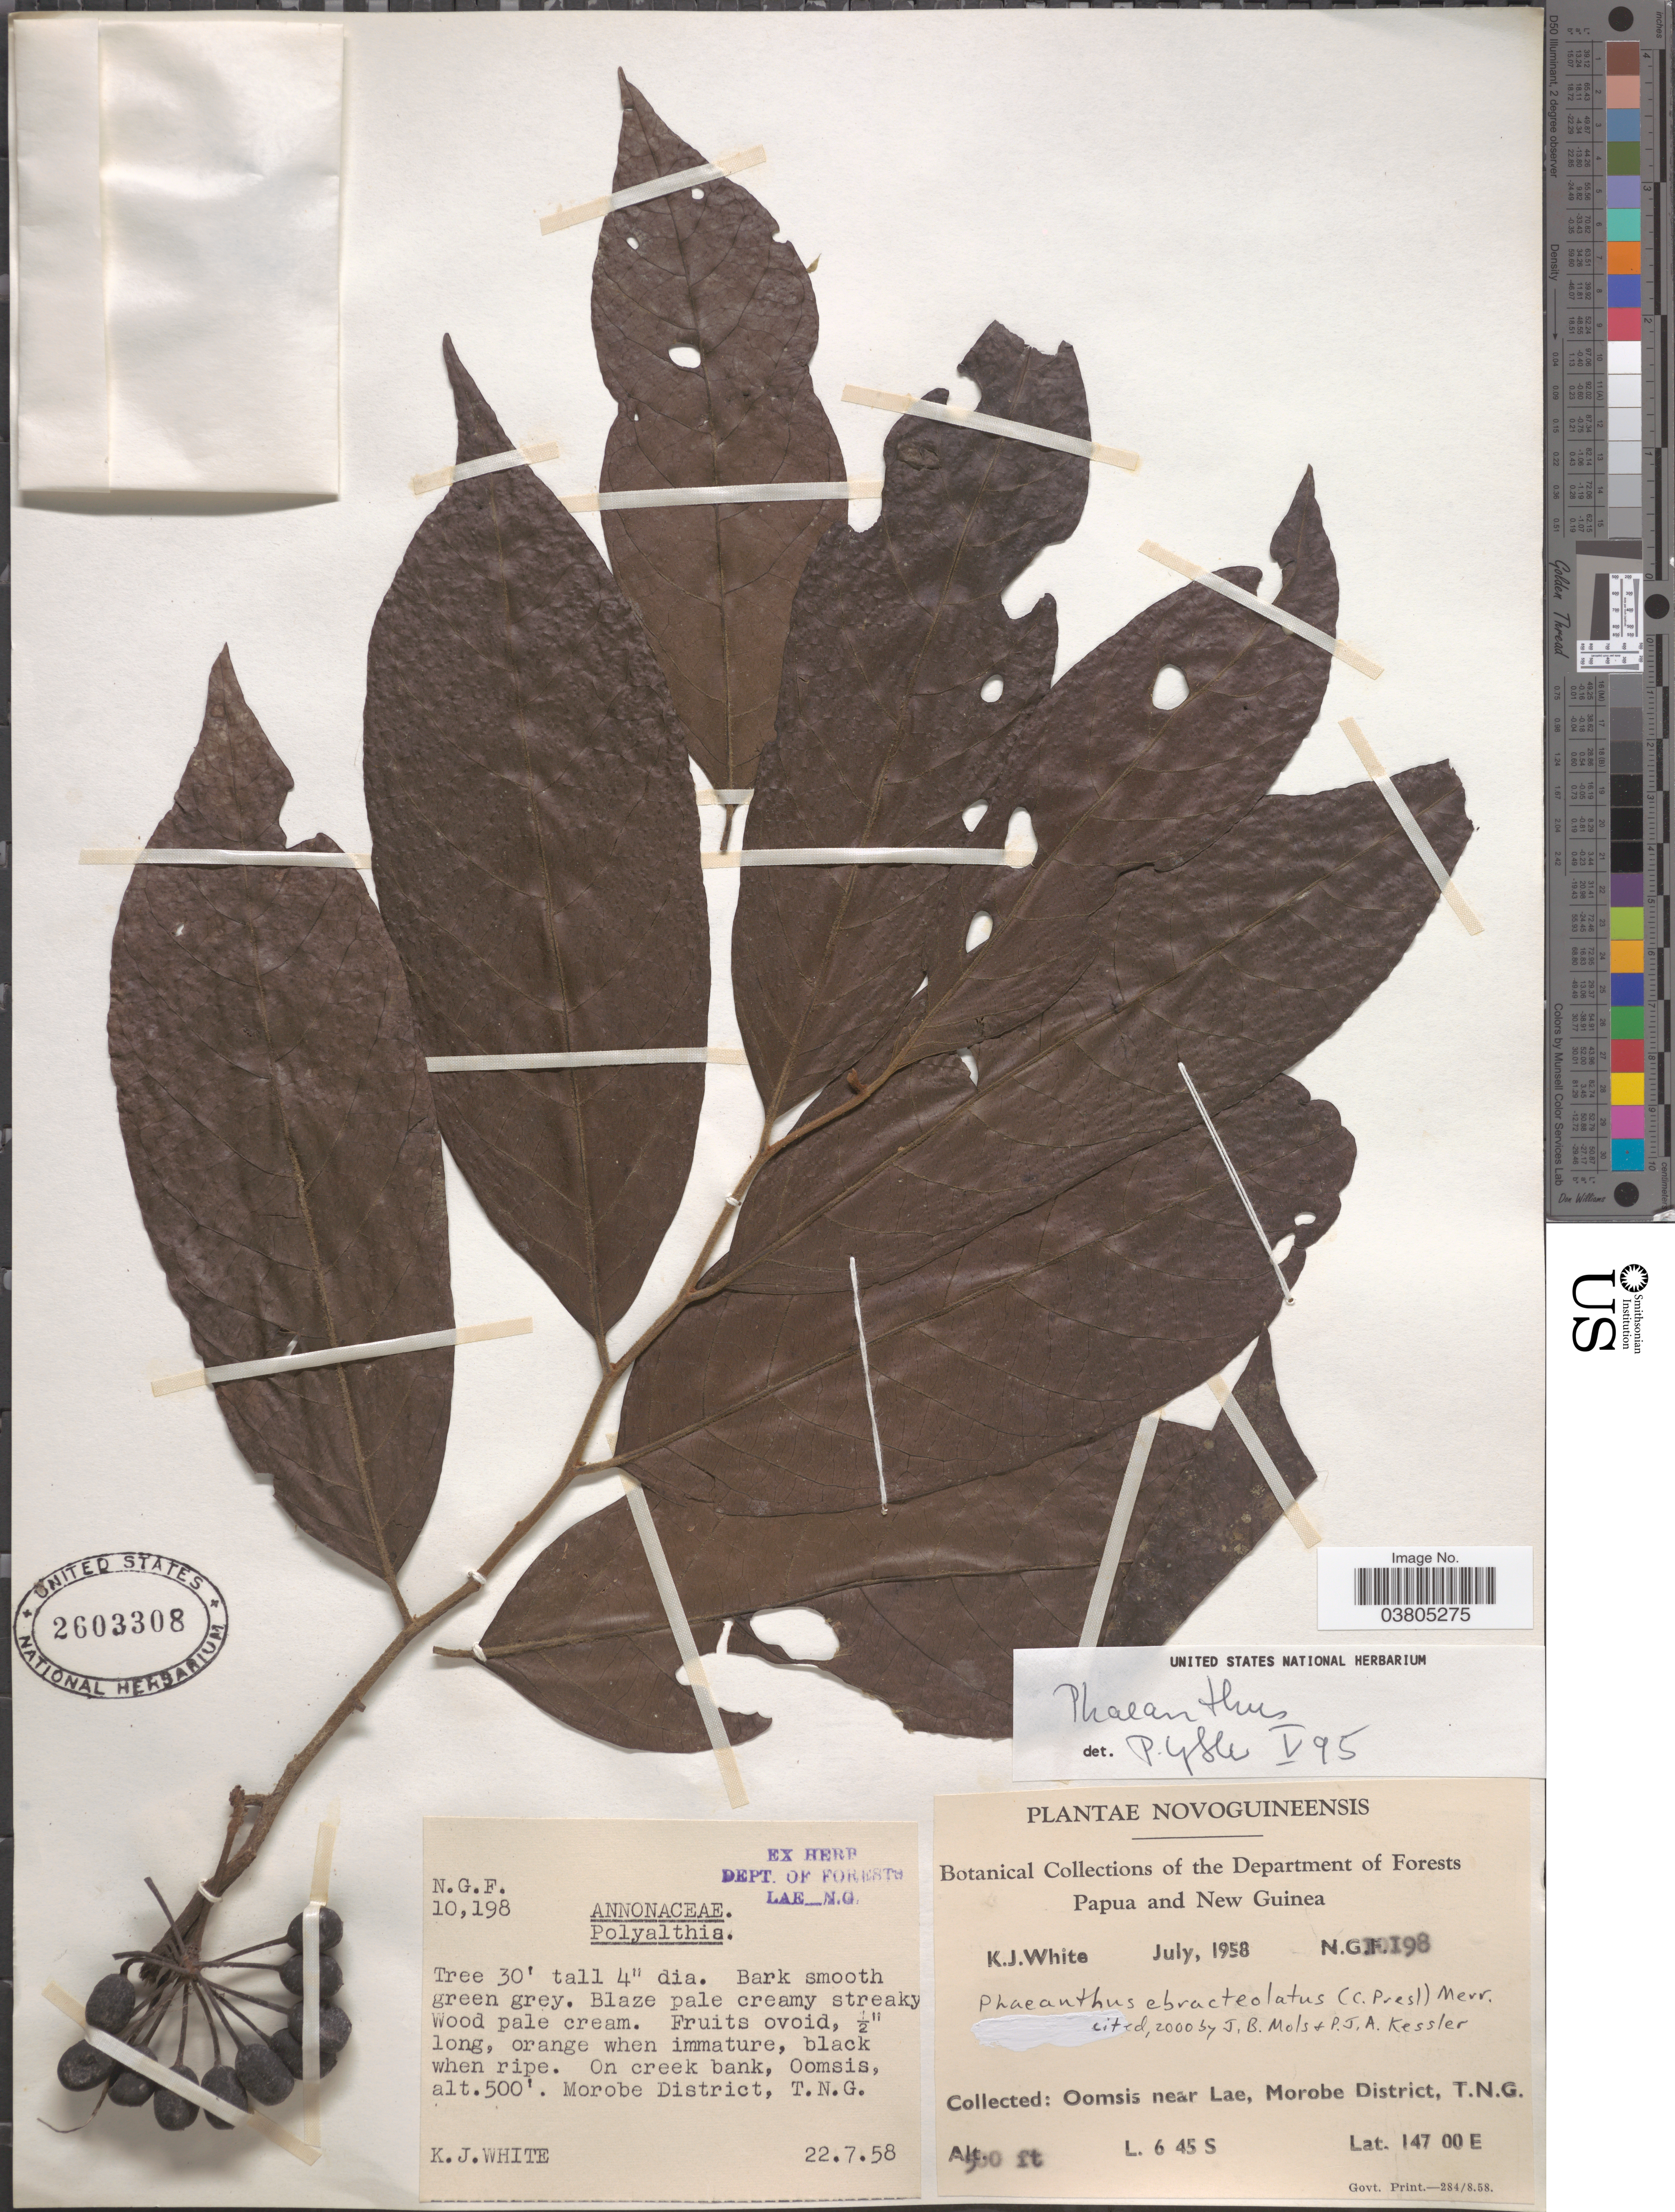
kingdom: Plantae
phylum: Tracheophyta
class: Magnoliopsida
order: Magnoliales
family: Annonaceae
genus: Phaeanthus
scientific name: Phaeanthus ebracteolatus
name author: (C. Presl) Merr.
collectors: K. J. White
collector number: NGF 10198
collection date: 1958-07-22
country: Papua New Guinea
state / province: Morobe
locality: Novoguineensis. Oomsis near Lae, Morobe District, T. N. G.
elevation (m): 152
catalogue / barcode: US 2603308